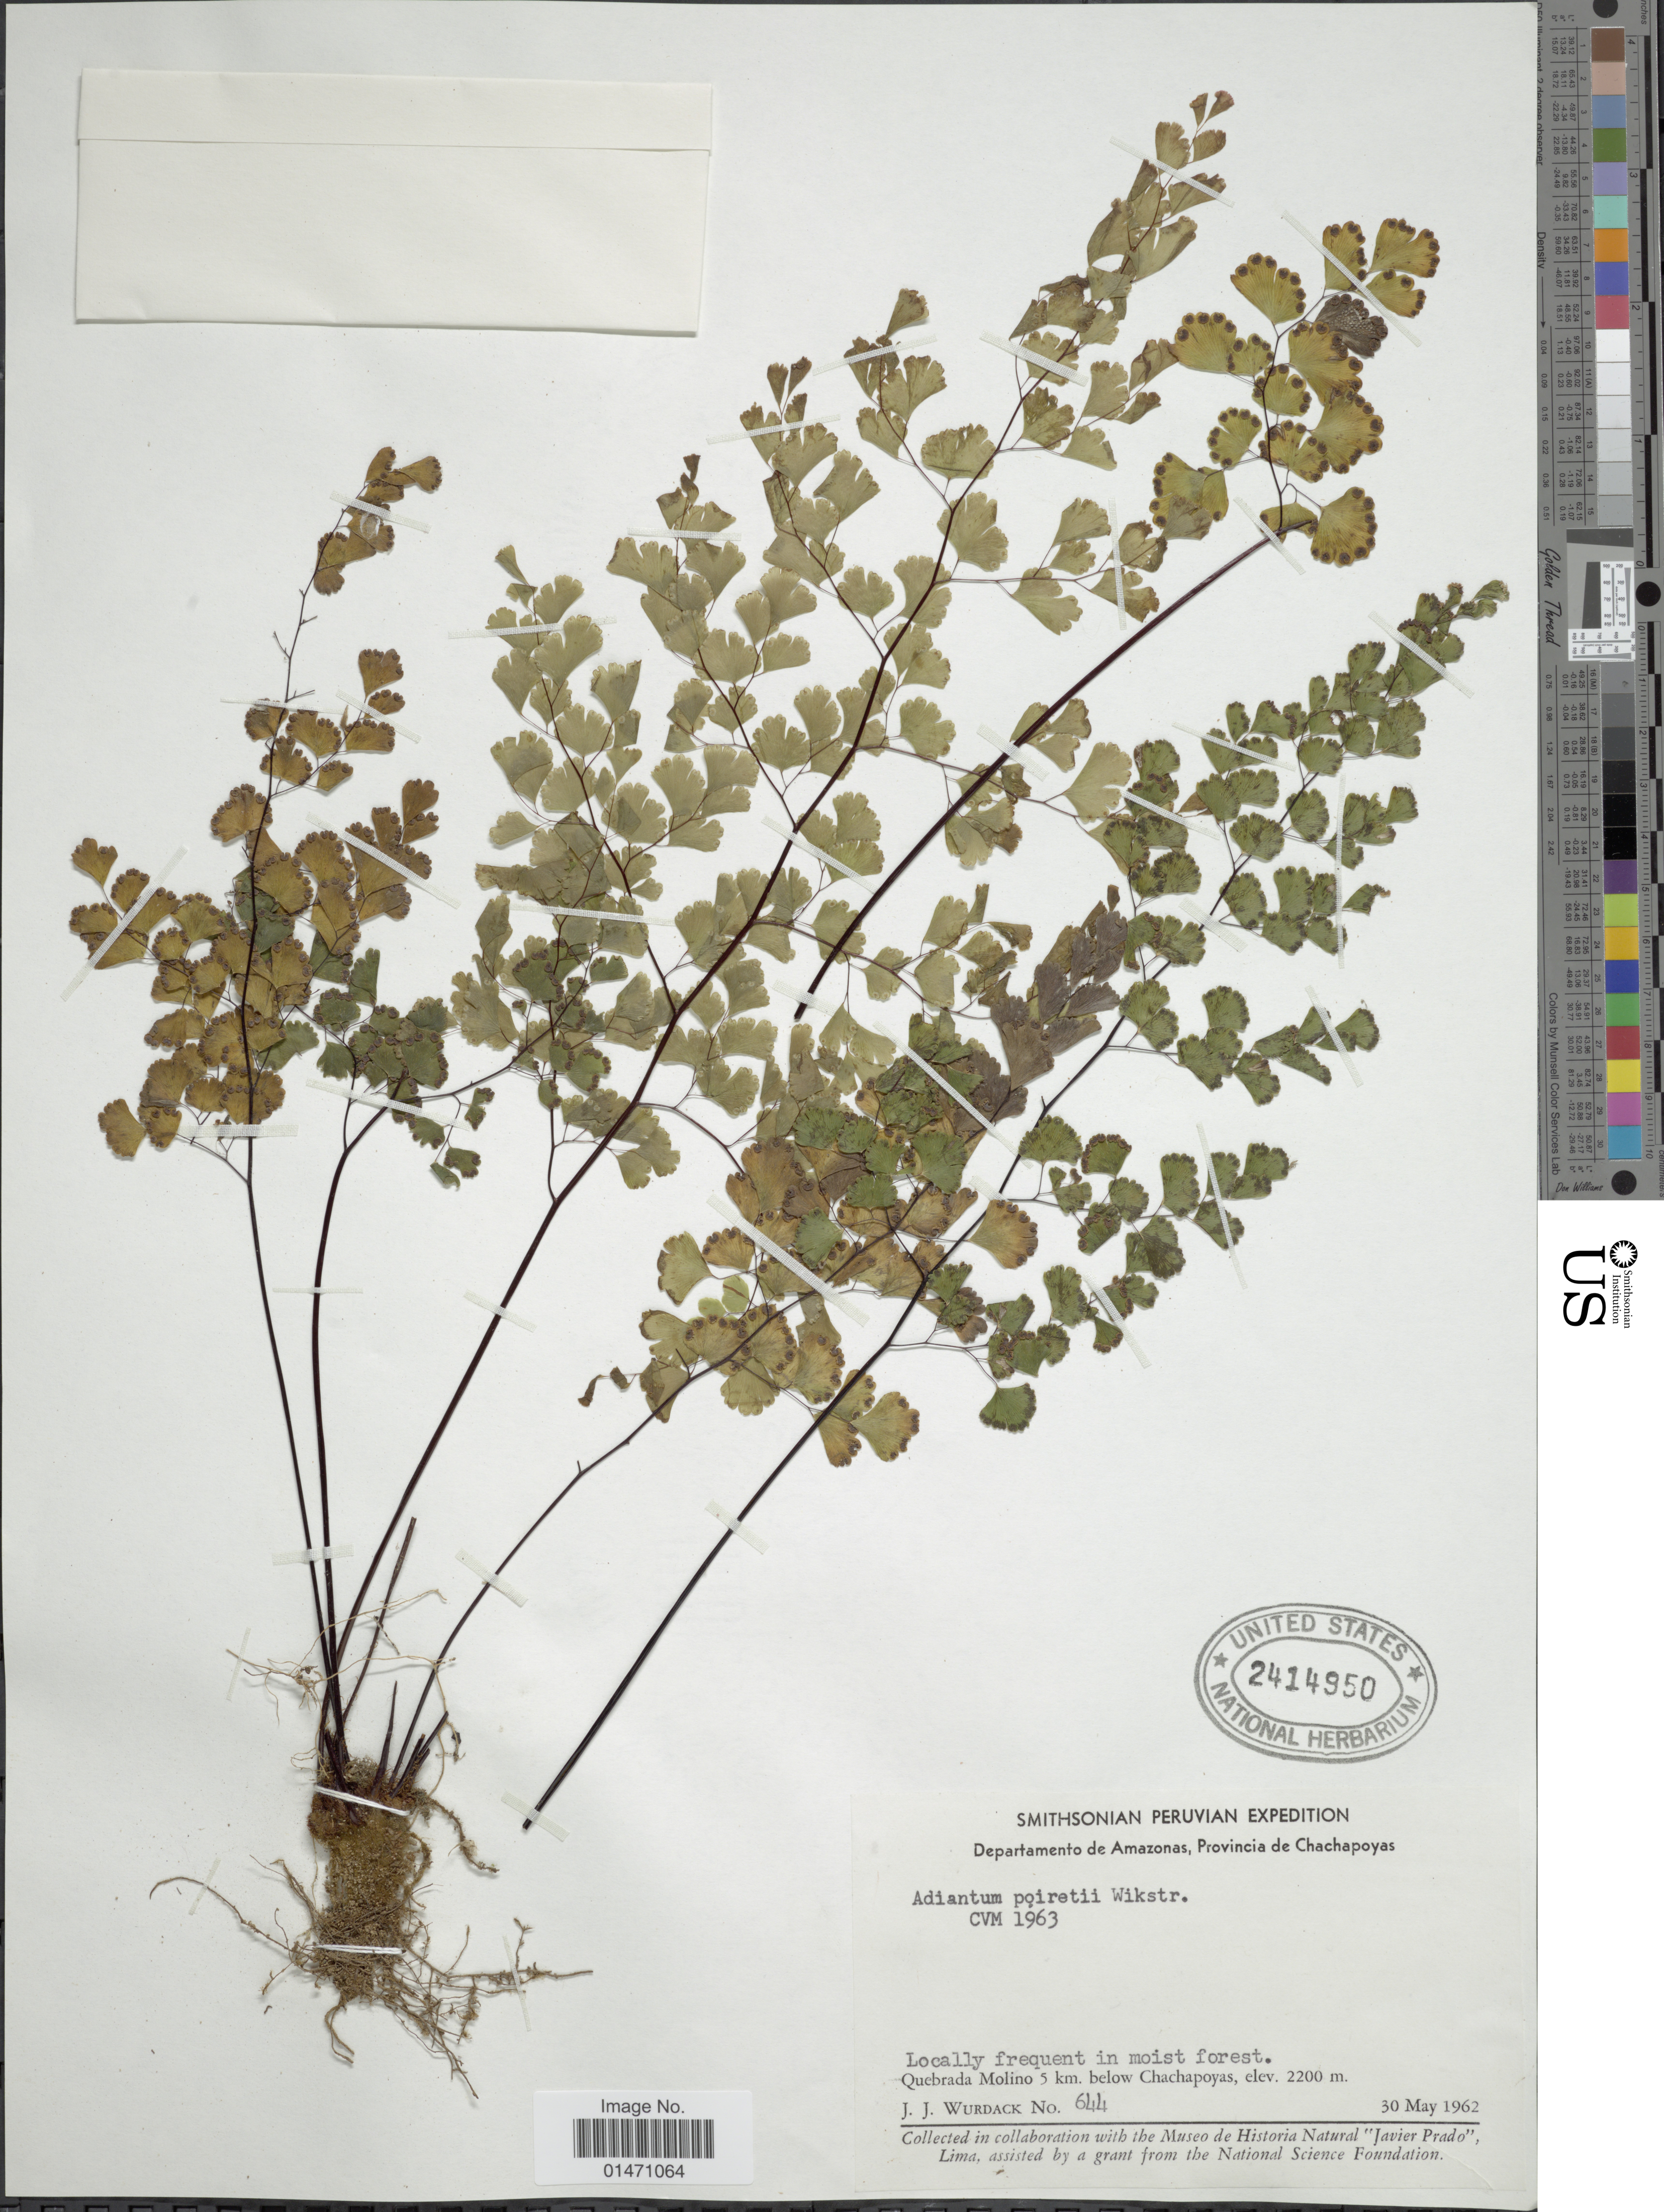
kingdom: Plantae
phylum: Tracheophyta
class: Polypodiopsida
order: Polypodiales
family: Pteridaceae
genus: Adiantum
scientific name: Adiantum poiretii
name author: Wikstr.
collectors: J. J. Wurdack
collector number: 644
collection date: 1962-05-30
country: Peru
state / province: Amazonas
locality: Departamento de Amazonas, Provincia de Chachapoyas, Quebrada Molino 5km below Chachapoyas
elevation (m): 2200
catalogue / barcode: US 2414950